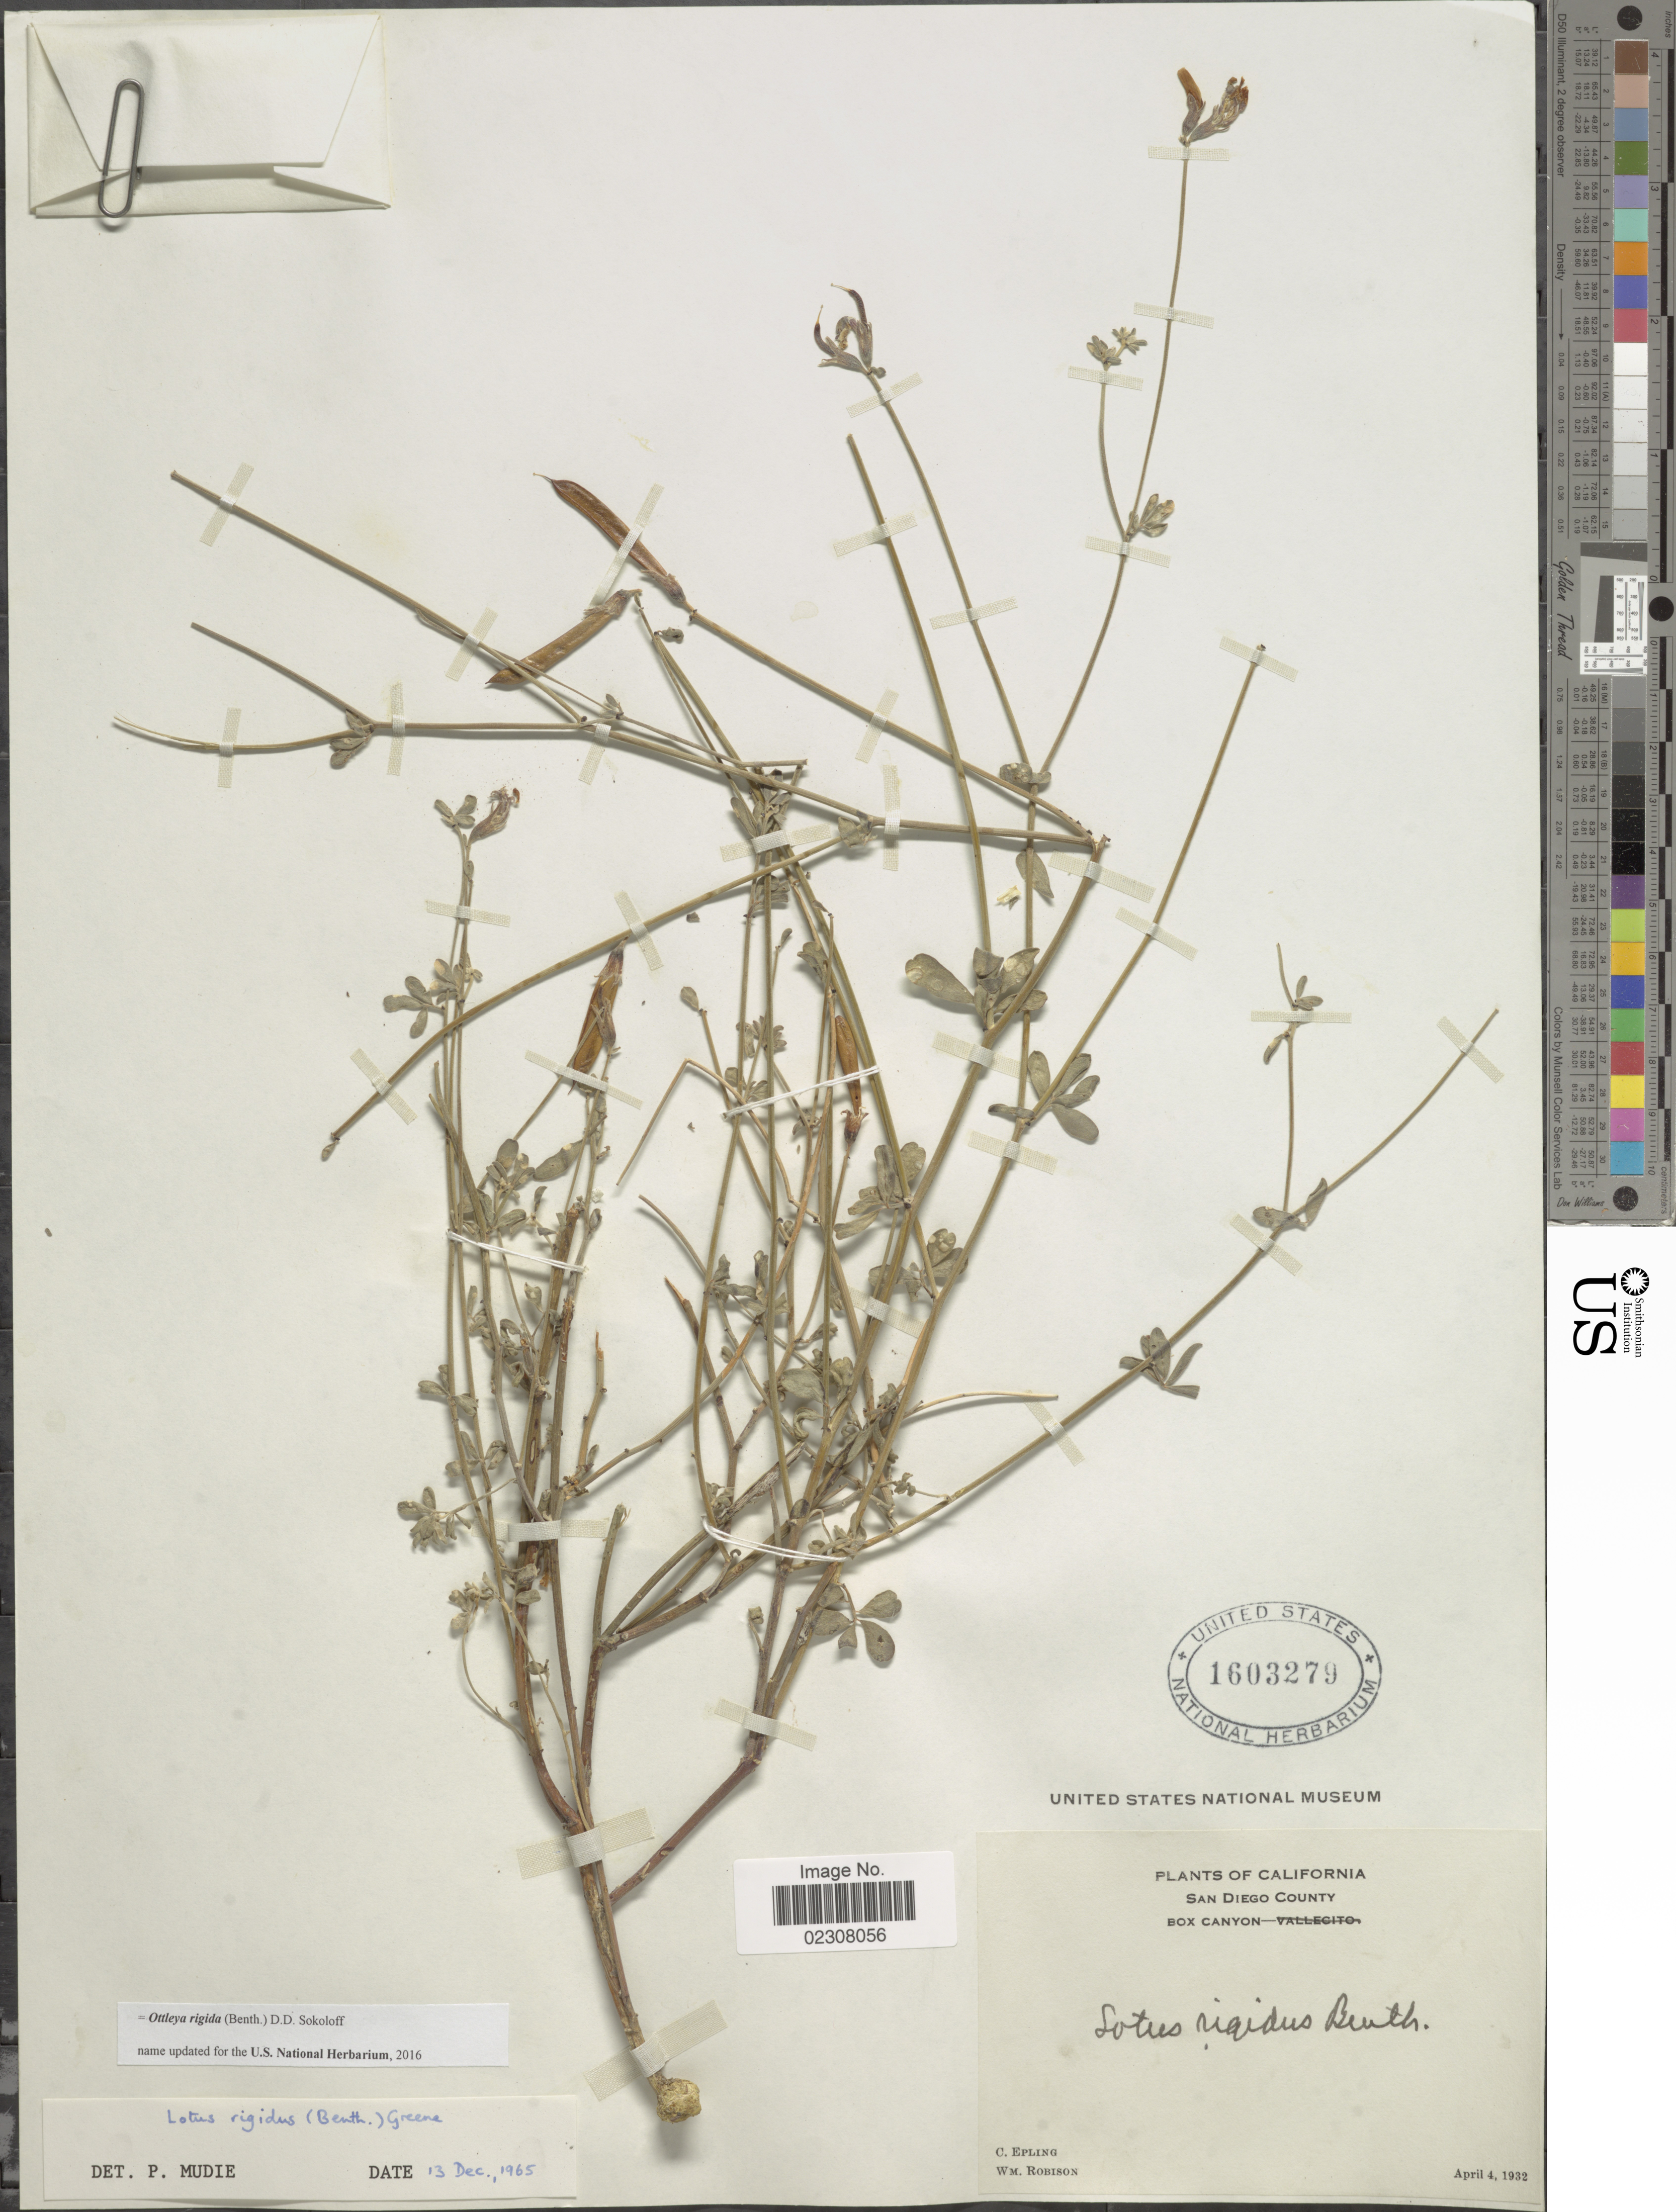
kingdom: Plantae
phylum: Tracheophyta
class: Magnoliopsida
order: Fabales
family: Fabaceae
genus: Ottleya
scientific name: Ottleya rigida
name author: (Benth.) D.D. Sokoloff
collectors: C. C. Epling & W. Robison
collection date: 1932-04-04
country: United States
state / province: California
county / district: San Diego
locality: San Diego County, Box Canyon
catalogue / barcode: US 1603279